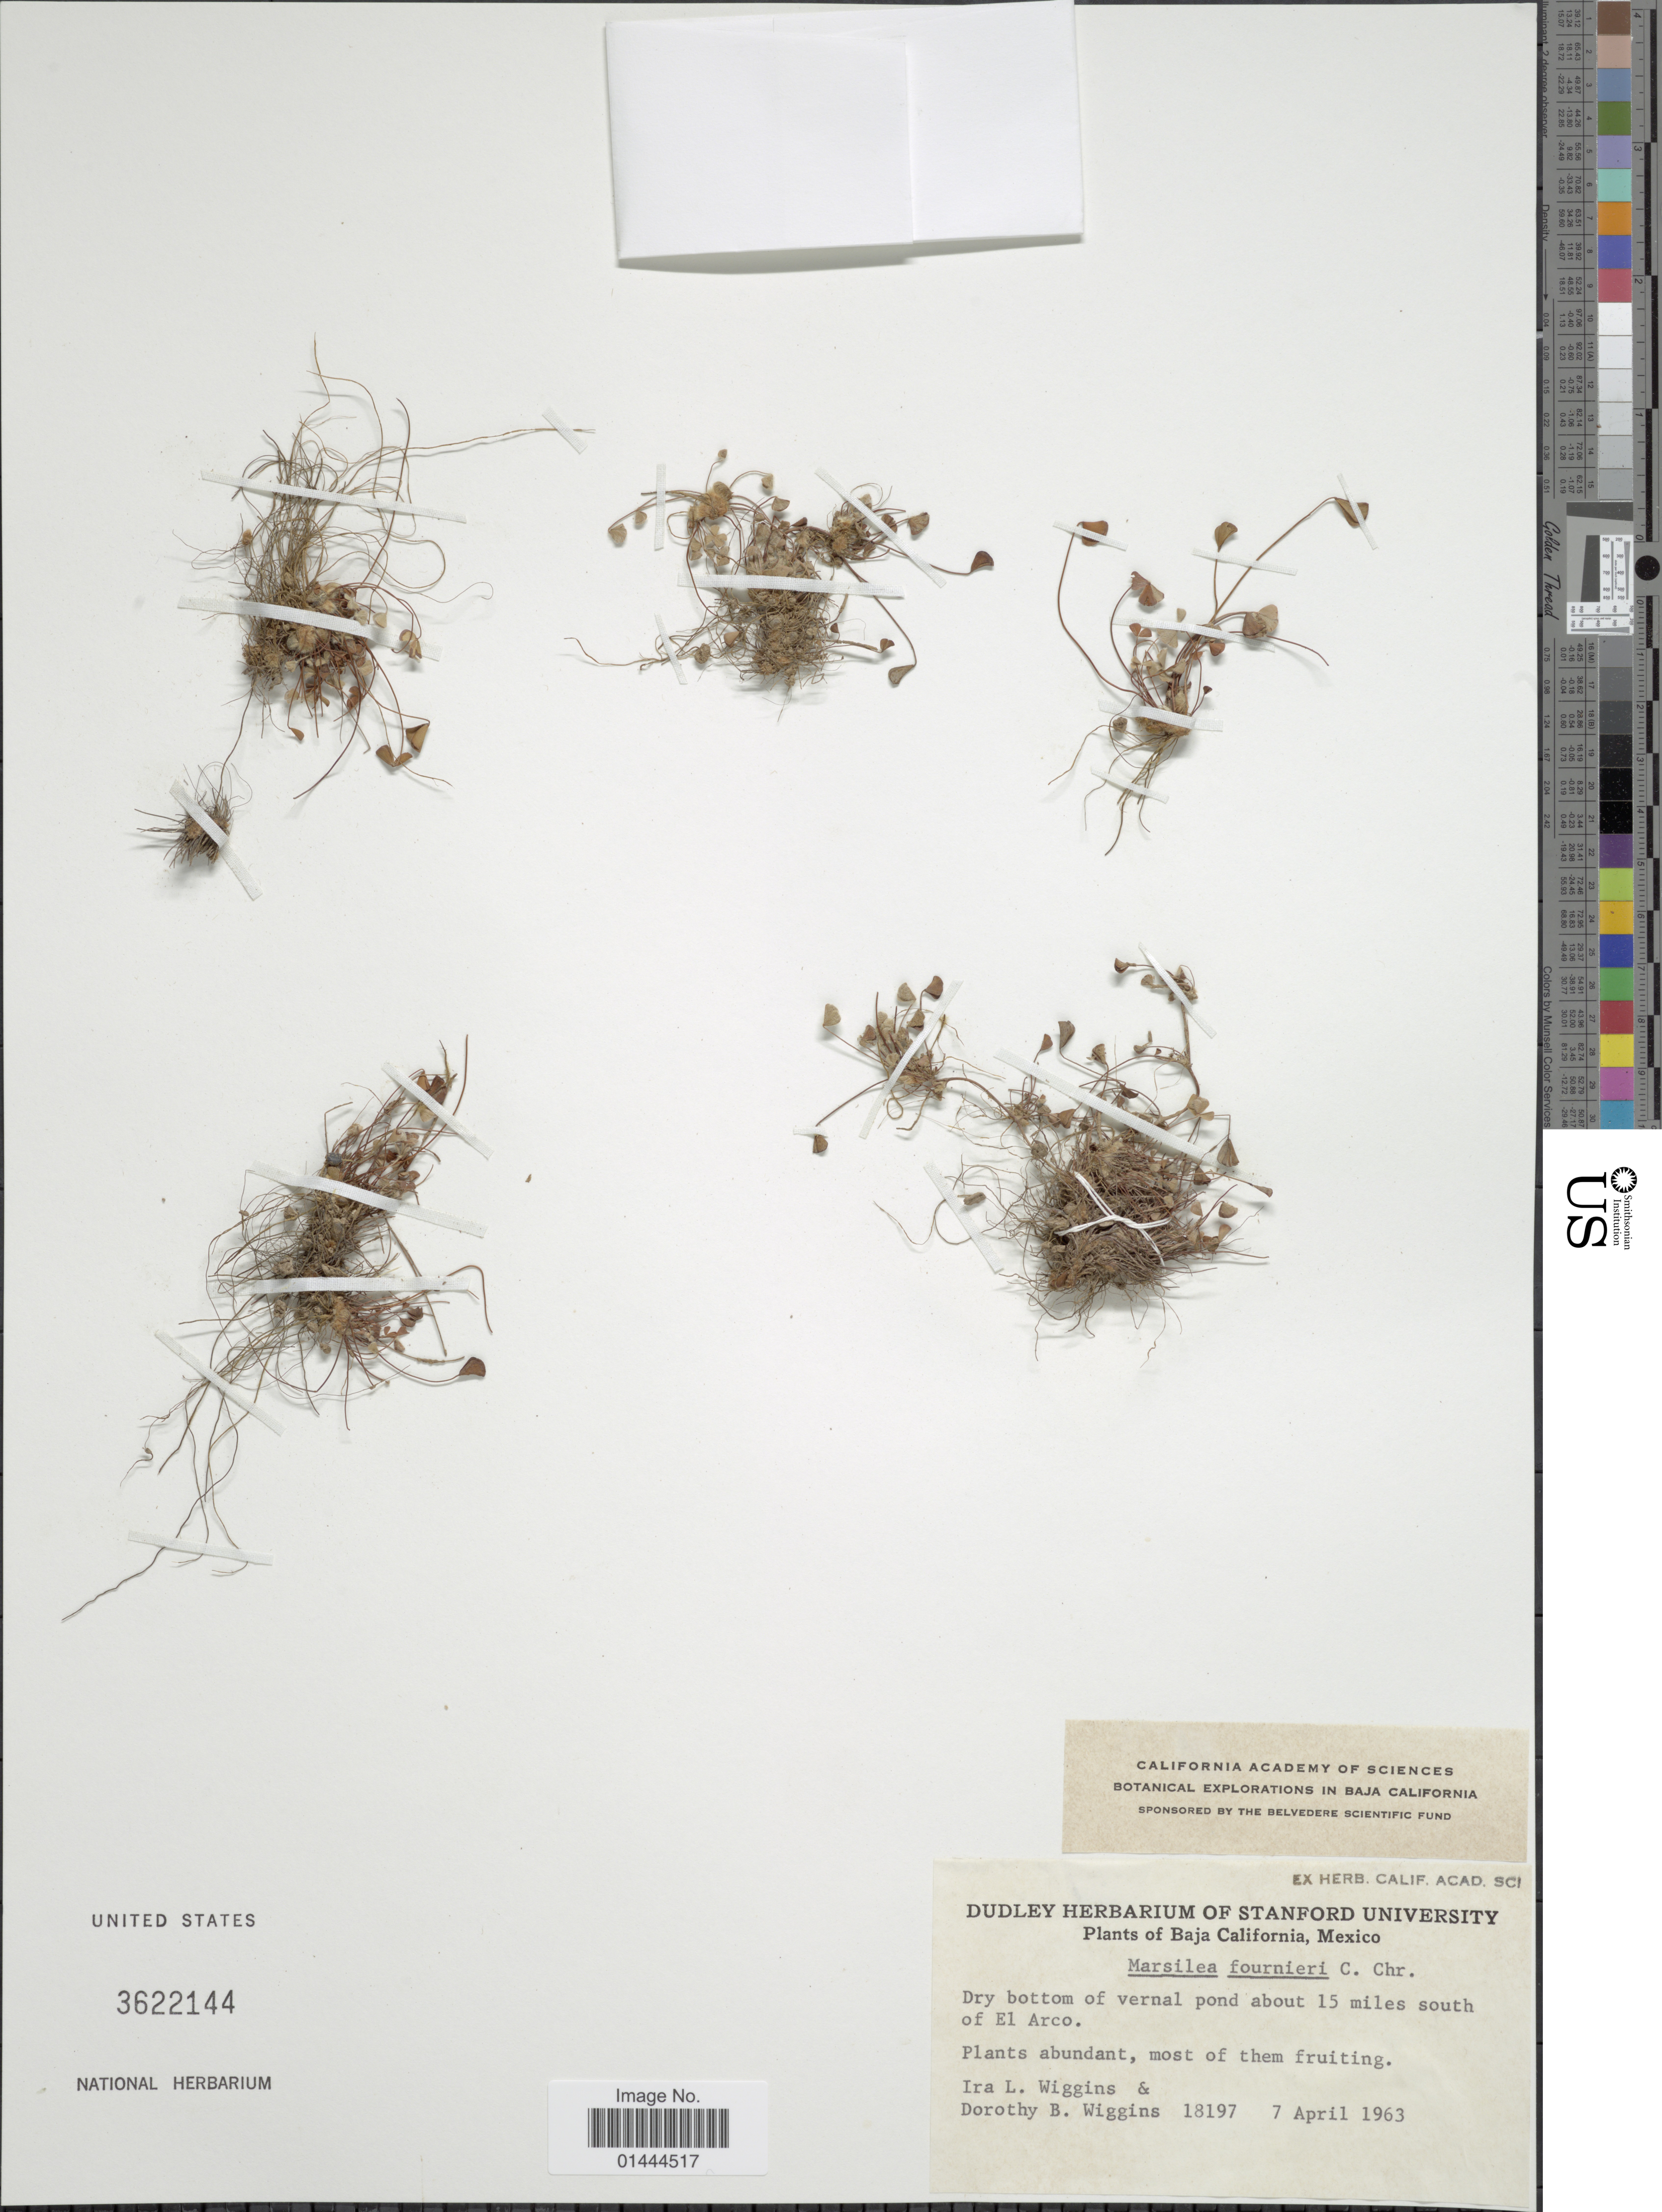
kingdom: Plantae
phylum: Tracheophyta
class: Polypodiopsida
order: Salviniales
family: Marsileaceae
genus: Marsilea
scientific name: Marsilea vestita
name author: Hook. & Grev.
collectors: I. L. Wiggins & D. B. Wiggins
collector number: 18197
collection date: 1963-04-07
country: Mexico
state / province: Baja California Sur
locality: About 15 miles south of El Arco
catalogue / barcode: US 3622144